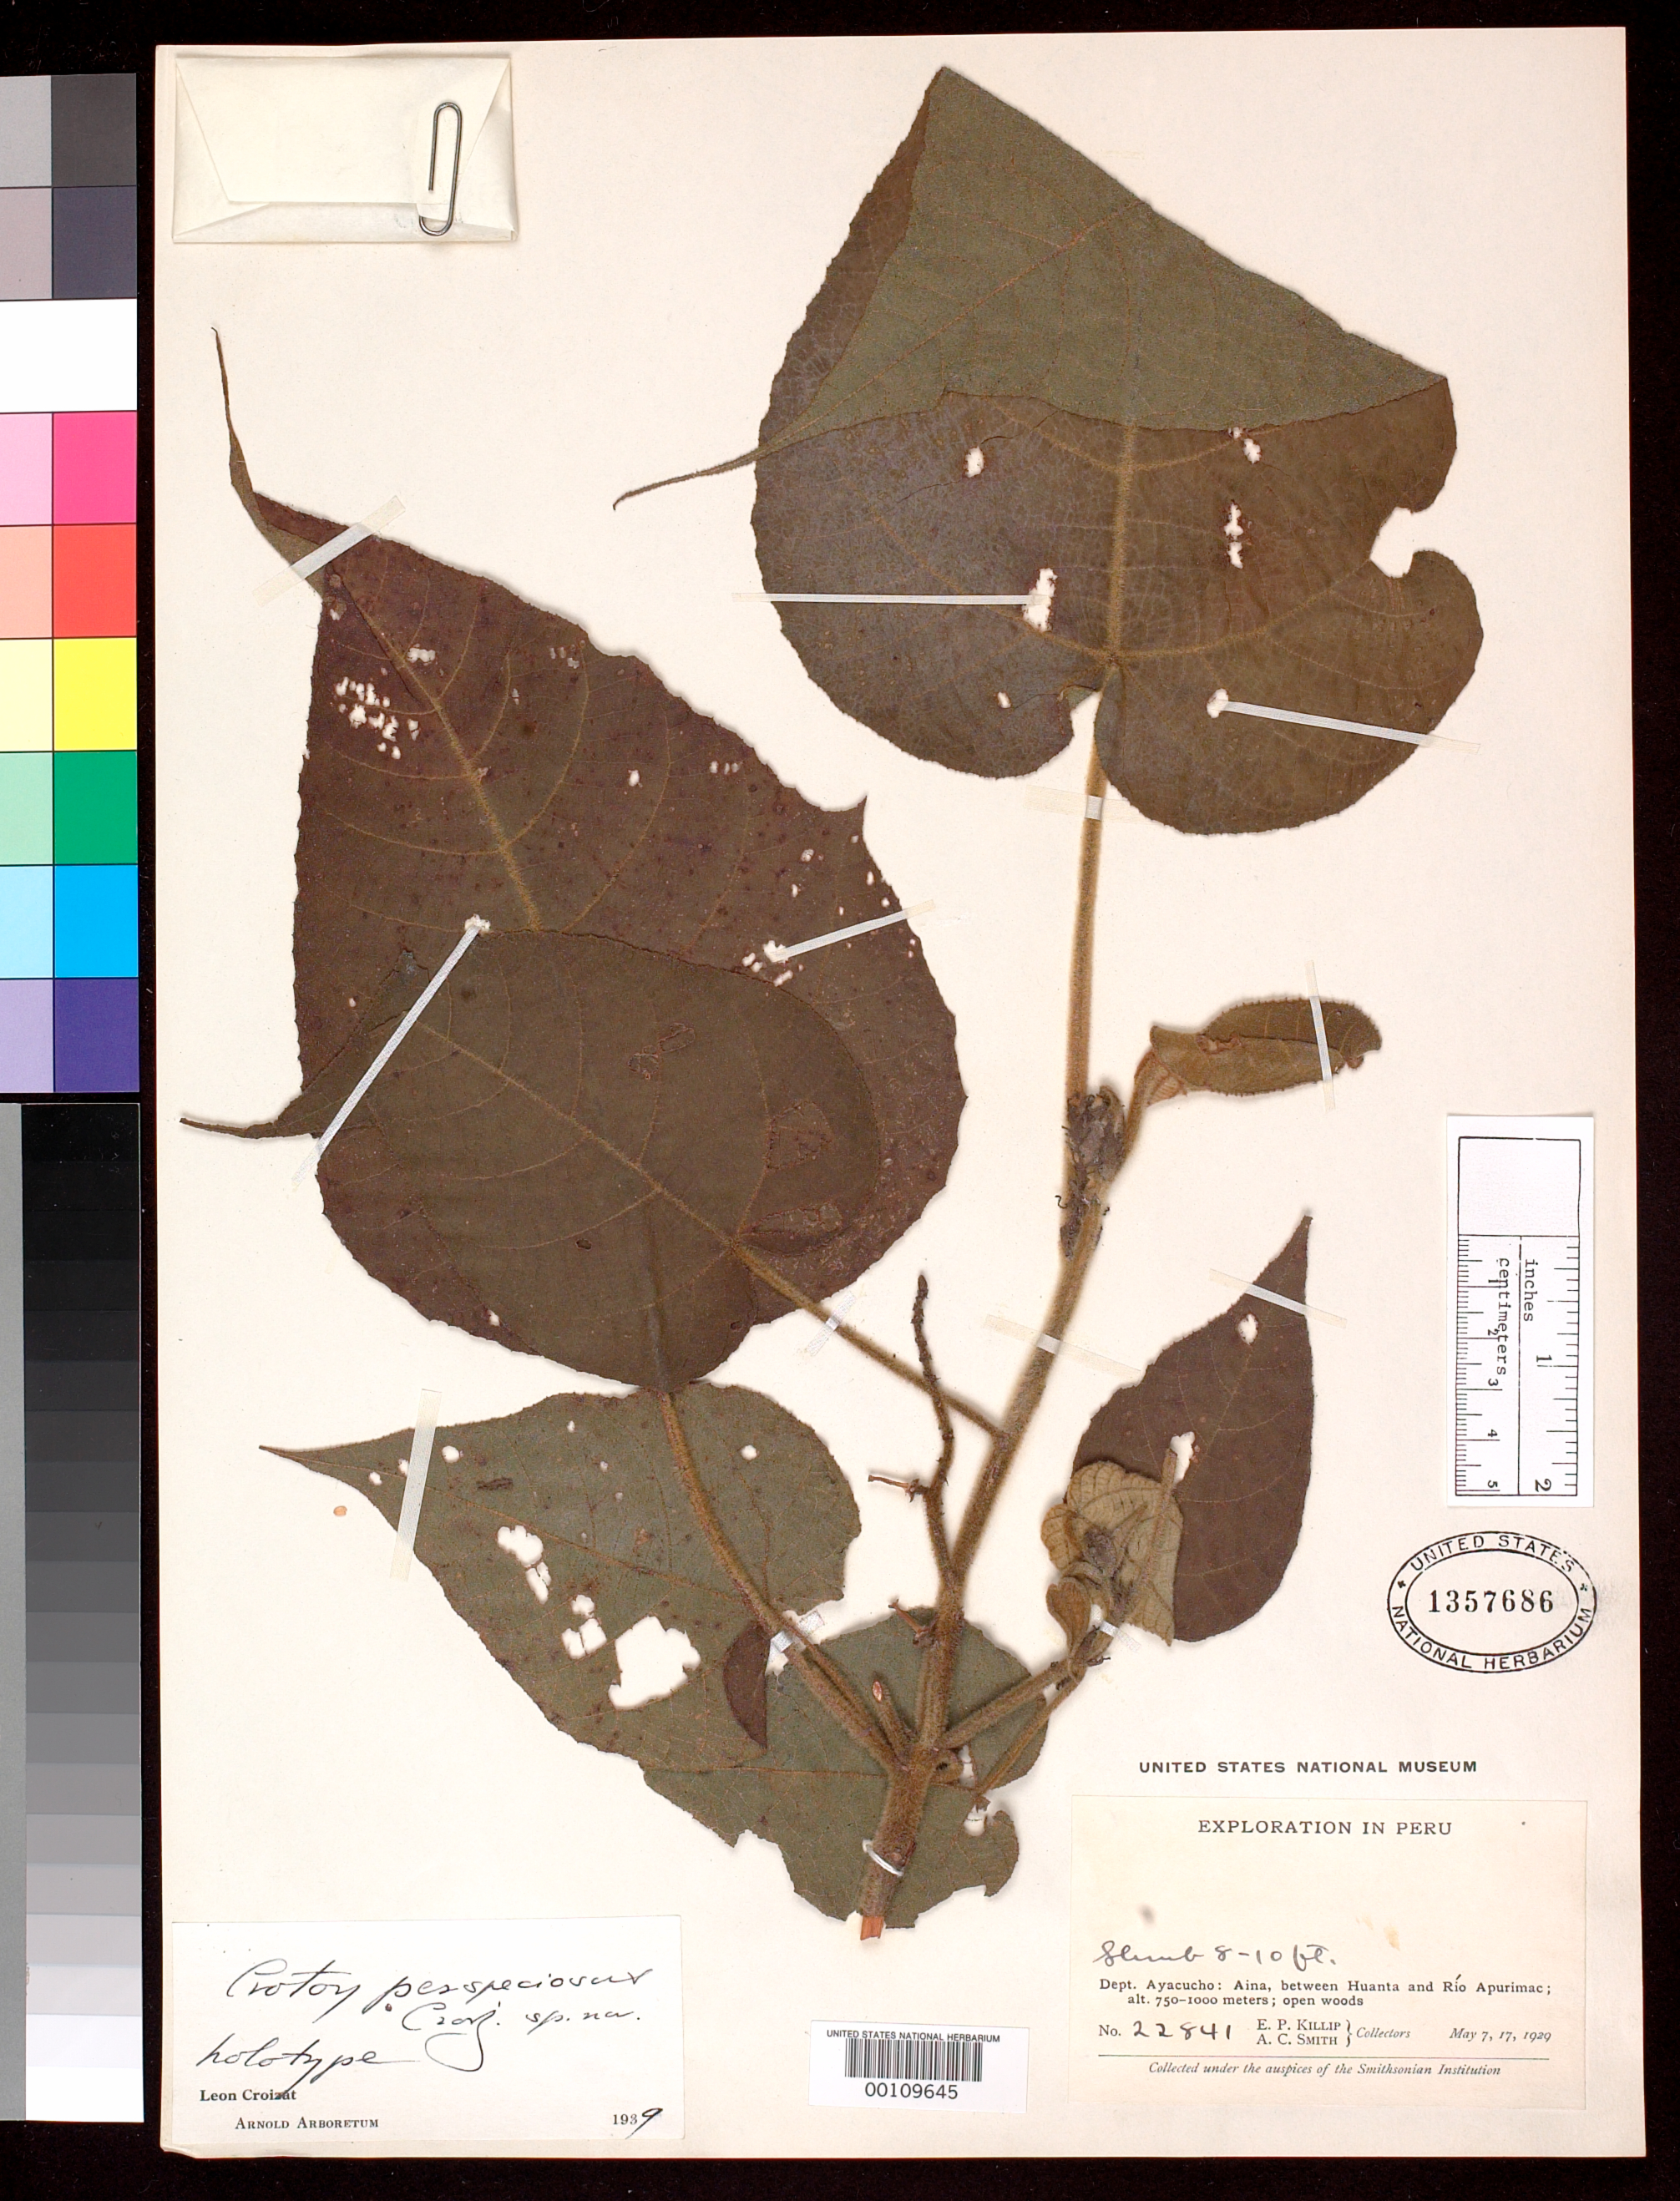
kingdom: Plantae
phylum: Tracheophyta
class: Magnoliopsida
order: Malpighiales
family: Euphorbiaceae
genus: Croton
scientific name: Croton perspeciosus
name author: Croizat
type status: Holotype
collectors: E. P. Killip & A. C. Smith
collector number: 22841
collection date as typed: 07 May 1929 and 17 May 1929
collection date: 1929-05-07,1929-05-17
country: Peru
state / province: Ayacucho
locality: Aina, between Huanta and Río Apurímac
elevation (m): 750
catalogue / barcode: US 1357686